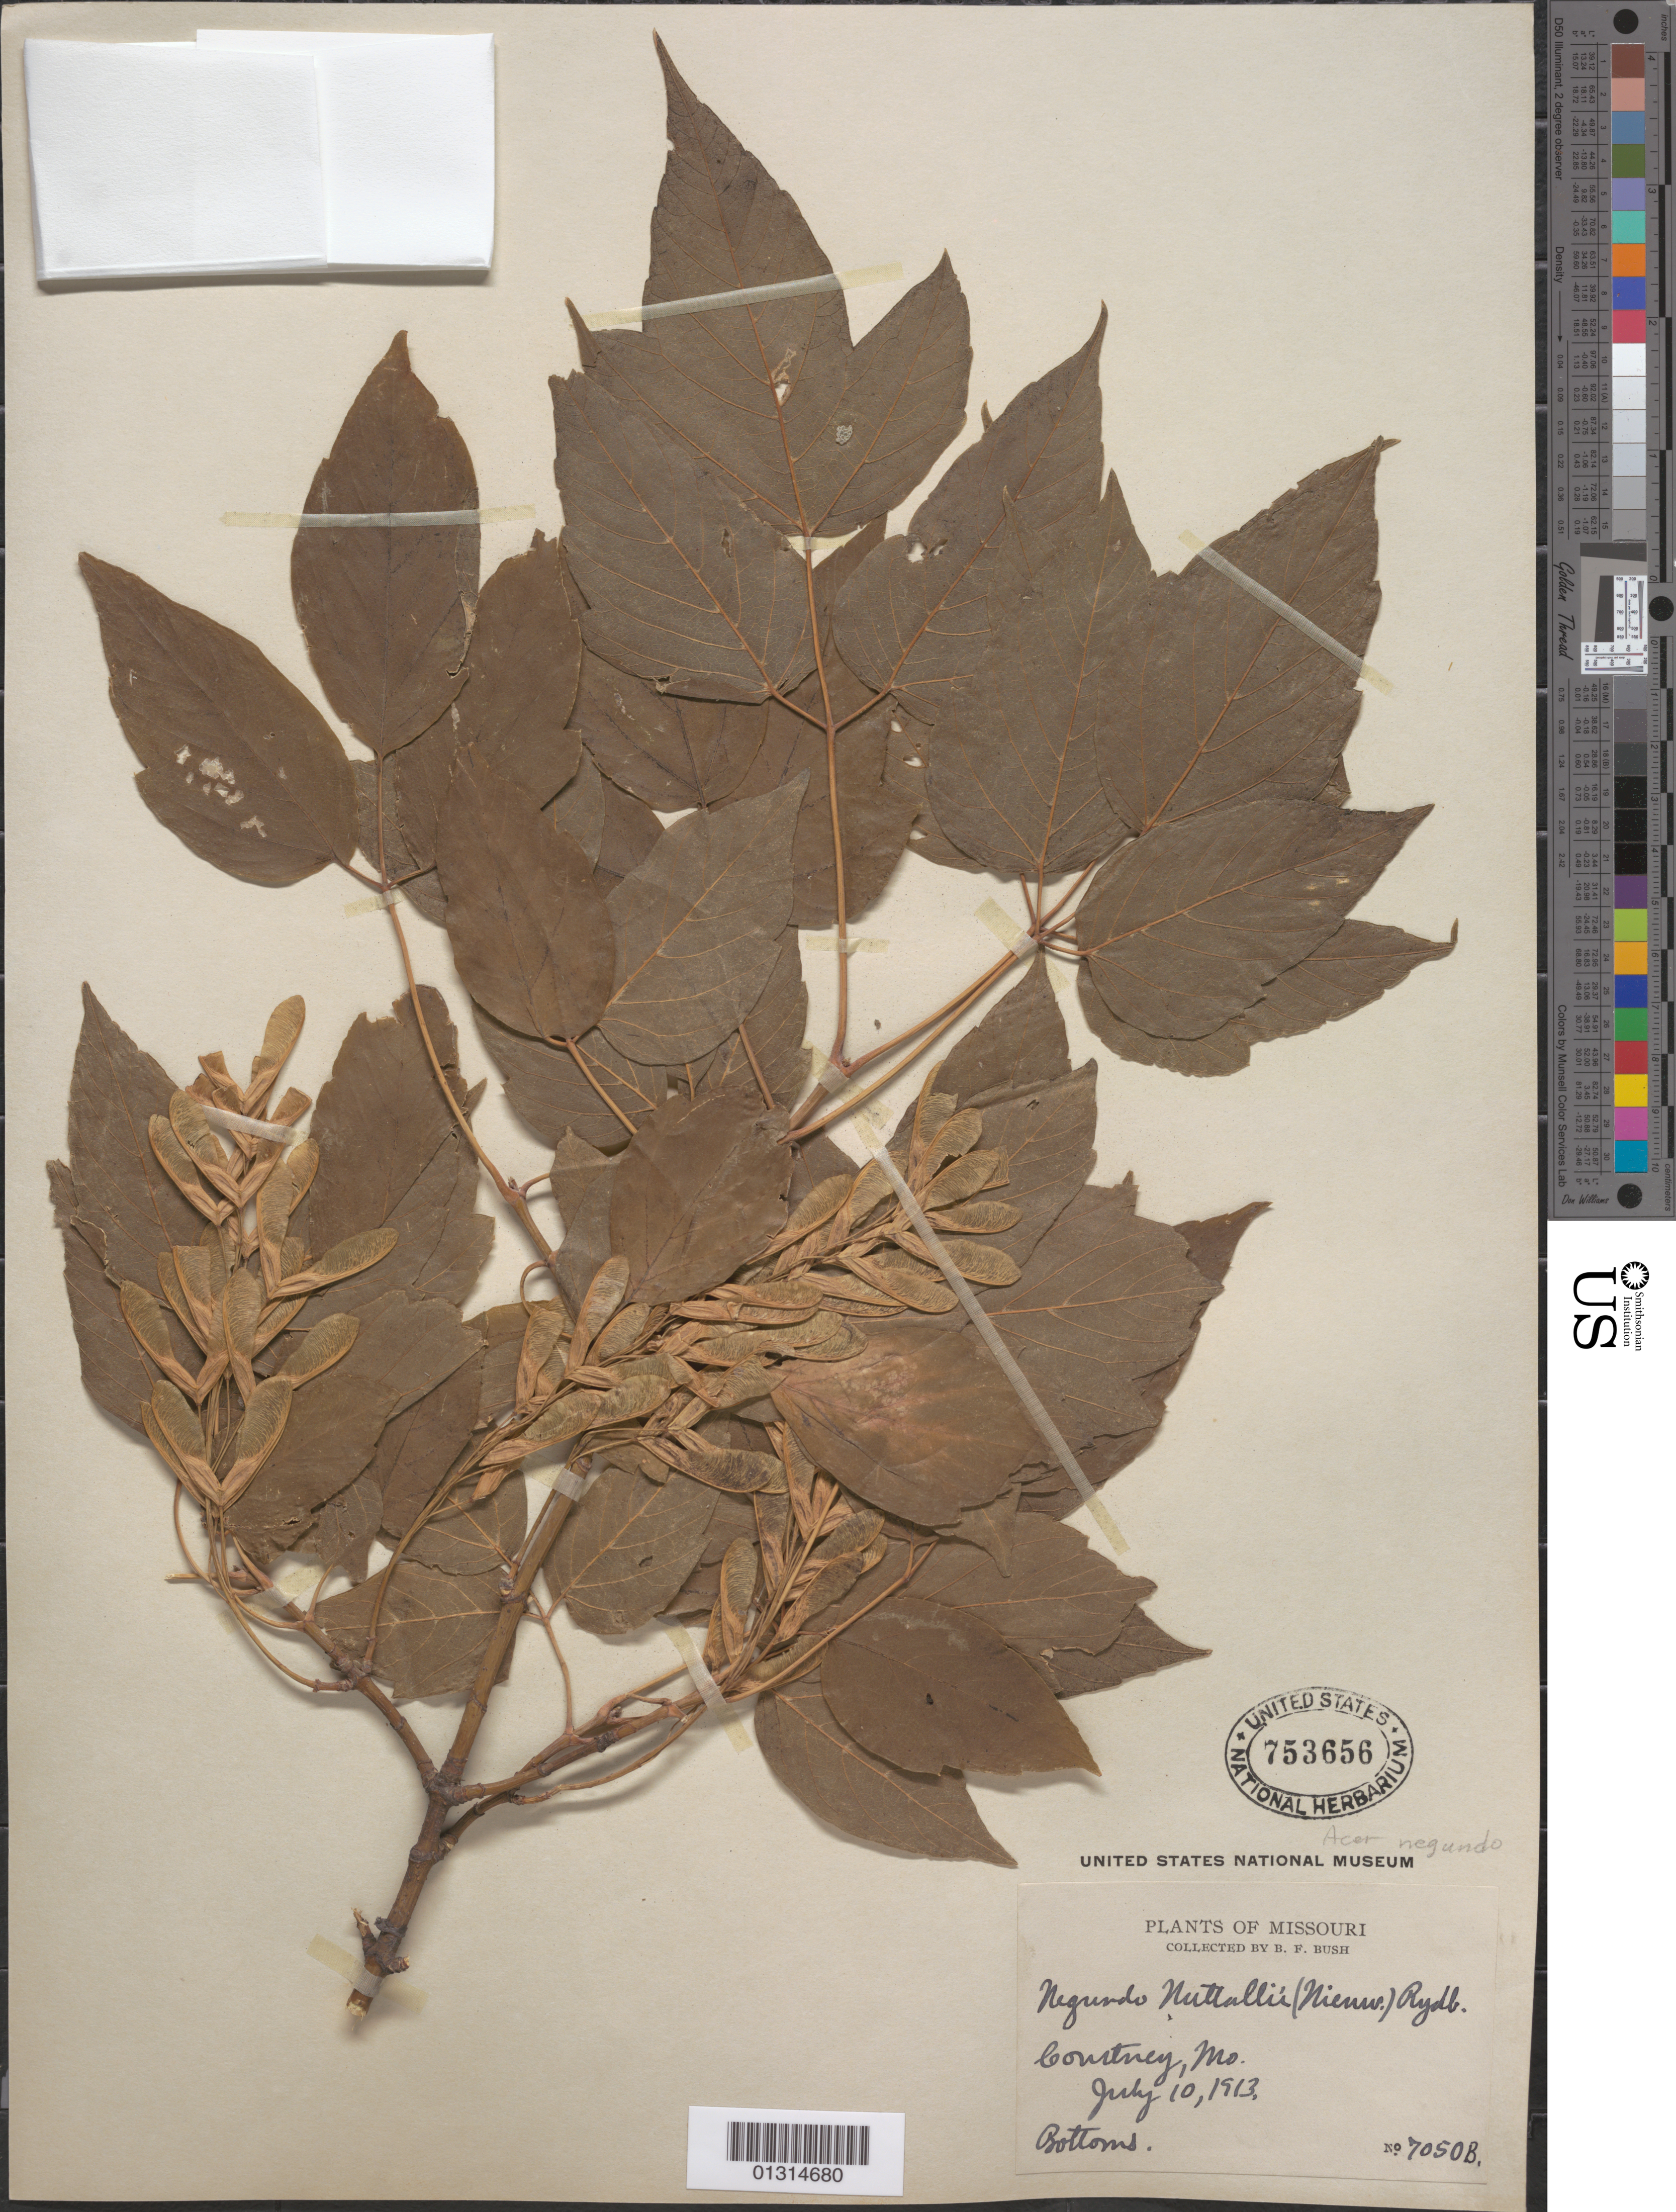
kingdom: Plantae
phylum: Tracheophyta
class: Magnoliopsida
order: Sapindales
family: Sapindaceae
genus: Acer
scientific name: Acer negundo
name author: L.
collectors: B. F. Bush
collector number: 7050B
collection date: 1913-07-10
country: United States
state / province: Missouri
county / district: Jackson County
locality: Courtney.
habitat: Bottoms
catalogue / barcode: US 753656